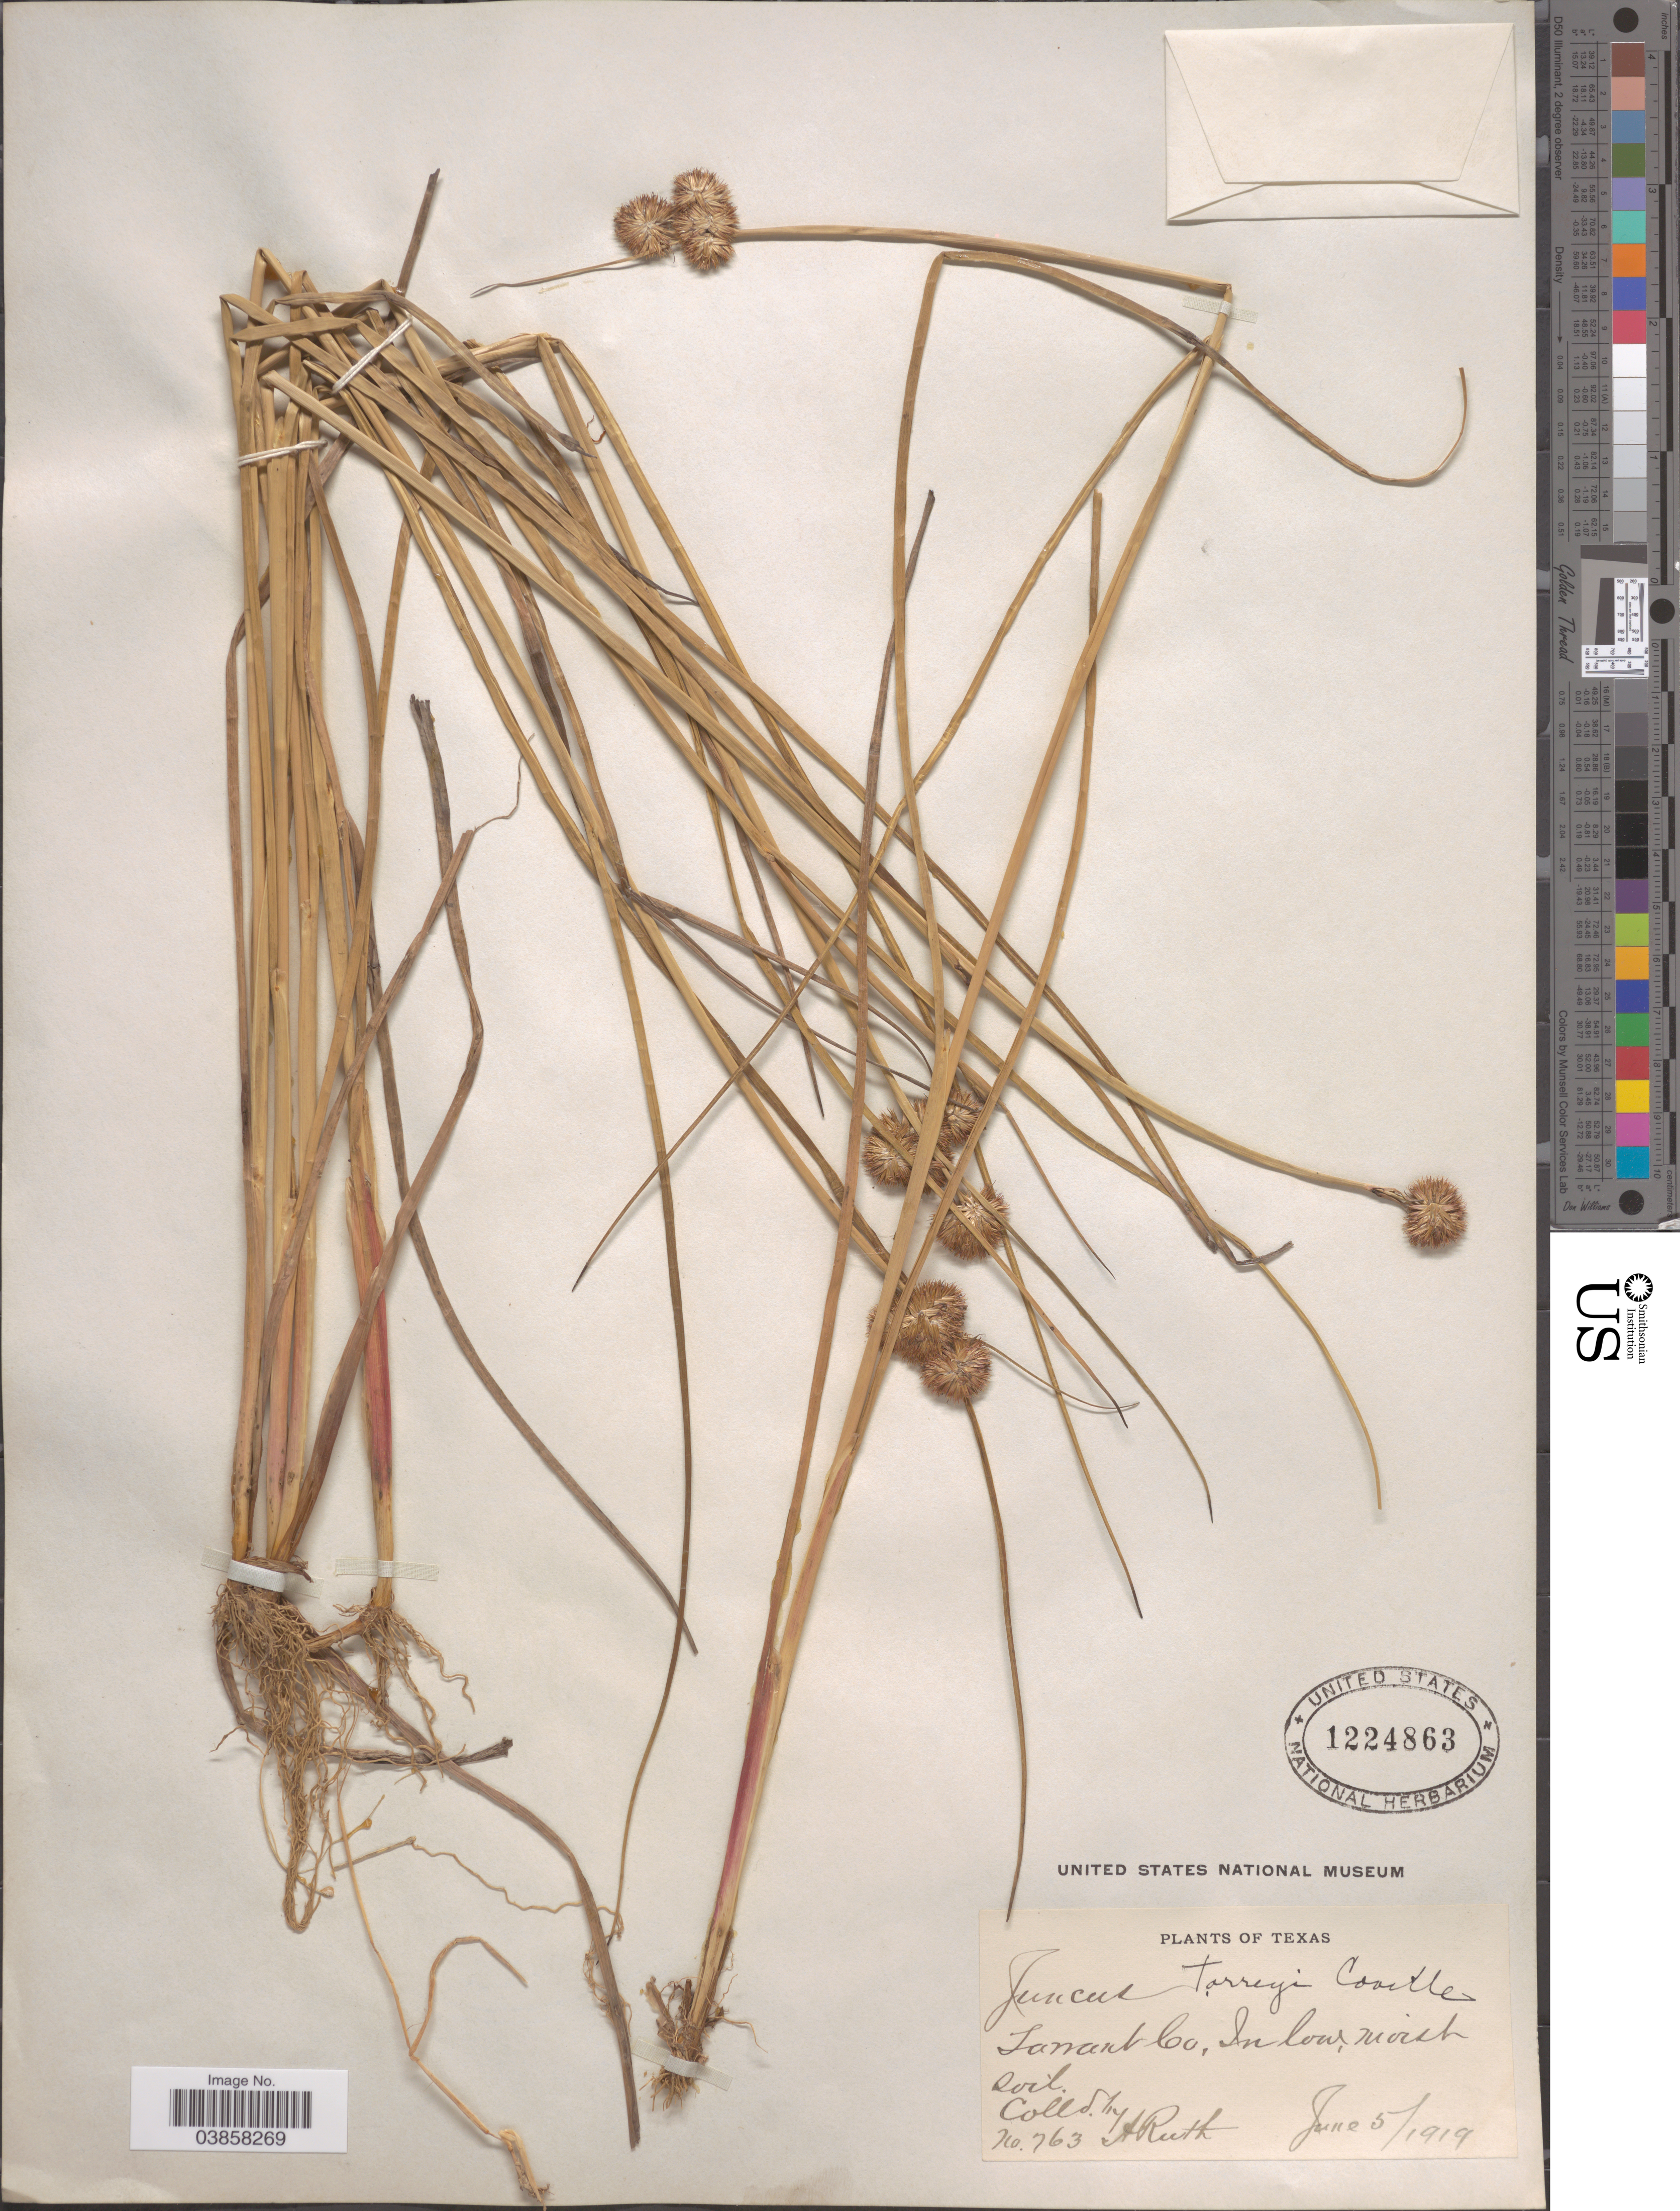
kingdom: Plantae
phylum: Tracheophyta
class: Liliopsida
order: Poales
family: Juncaceae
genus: Juncus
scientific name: Juncus torreyi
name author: Coville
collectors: A. Ruth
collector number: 763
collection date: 1919-06-05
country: United States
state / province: Texas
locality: Tarrant Co.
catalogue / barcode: US 1224863